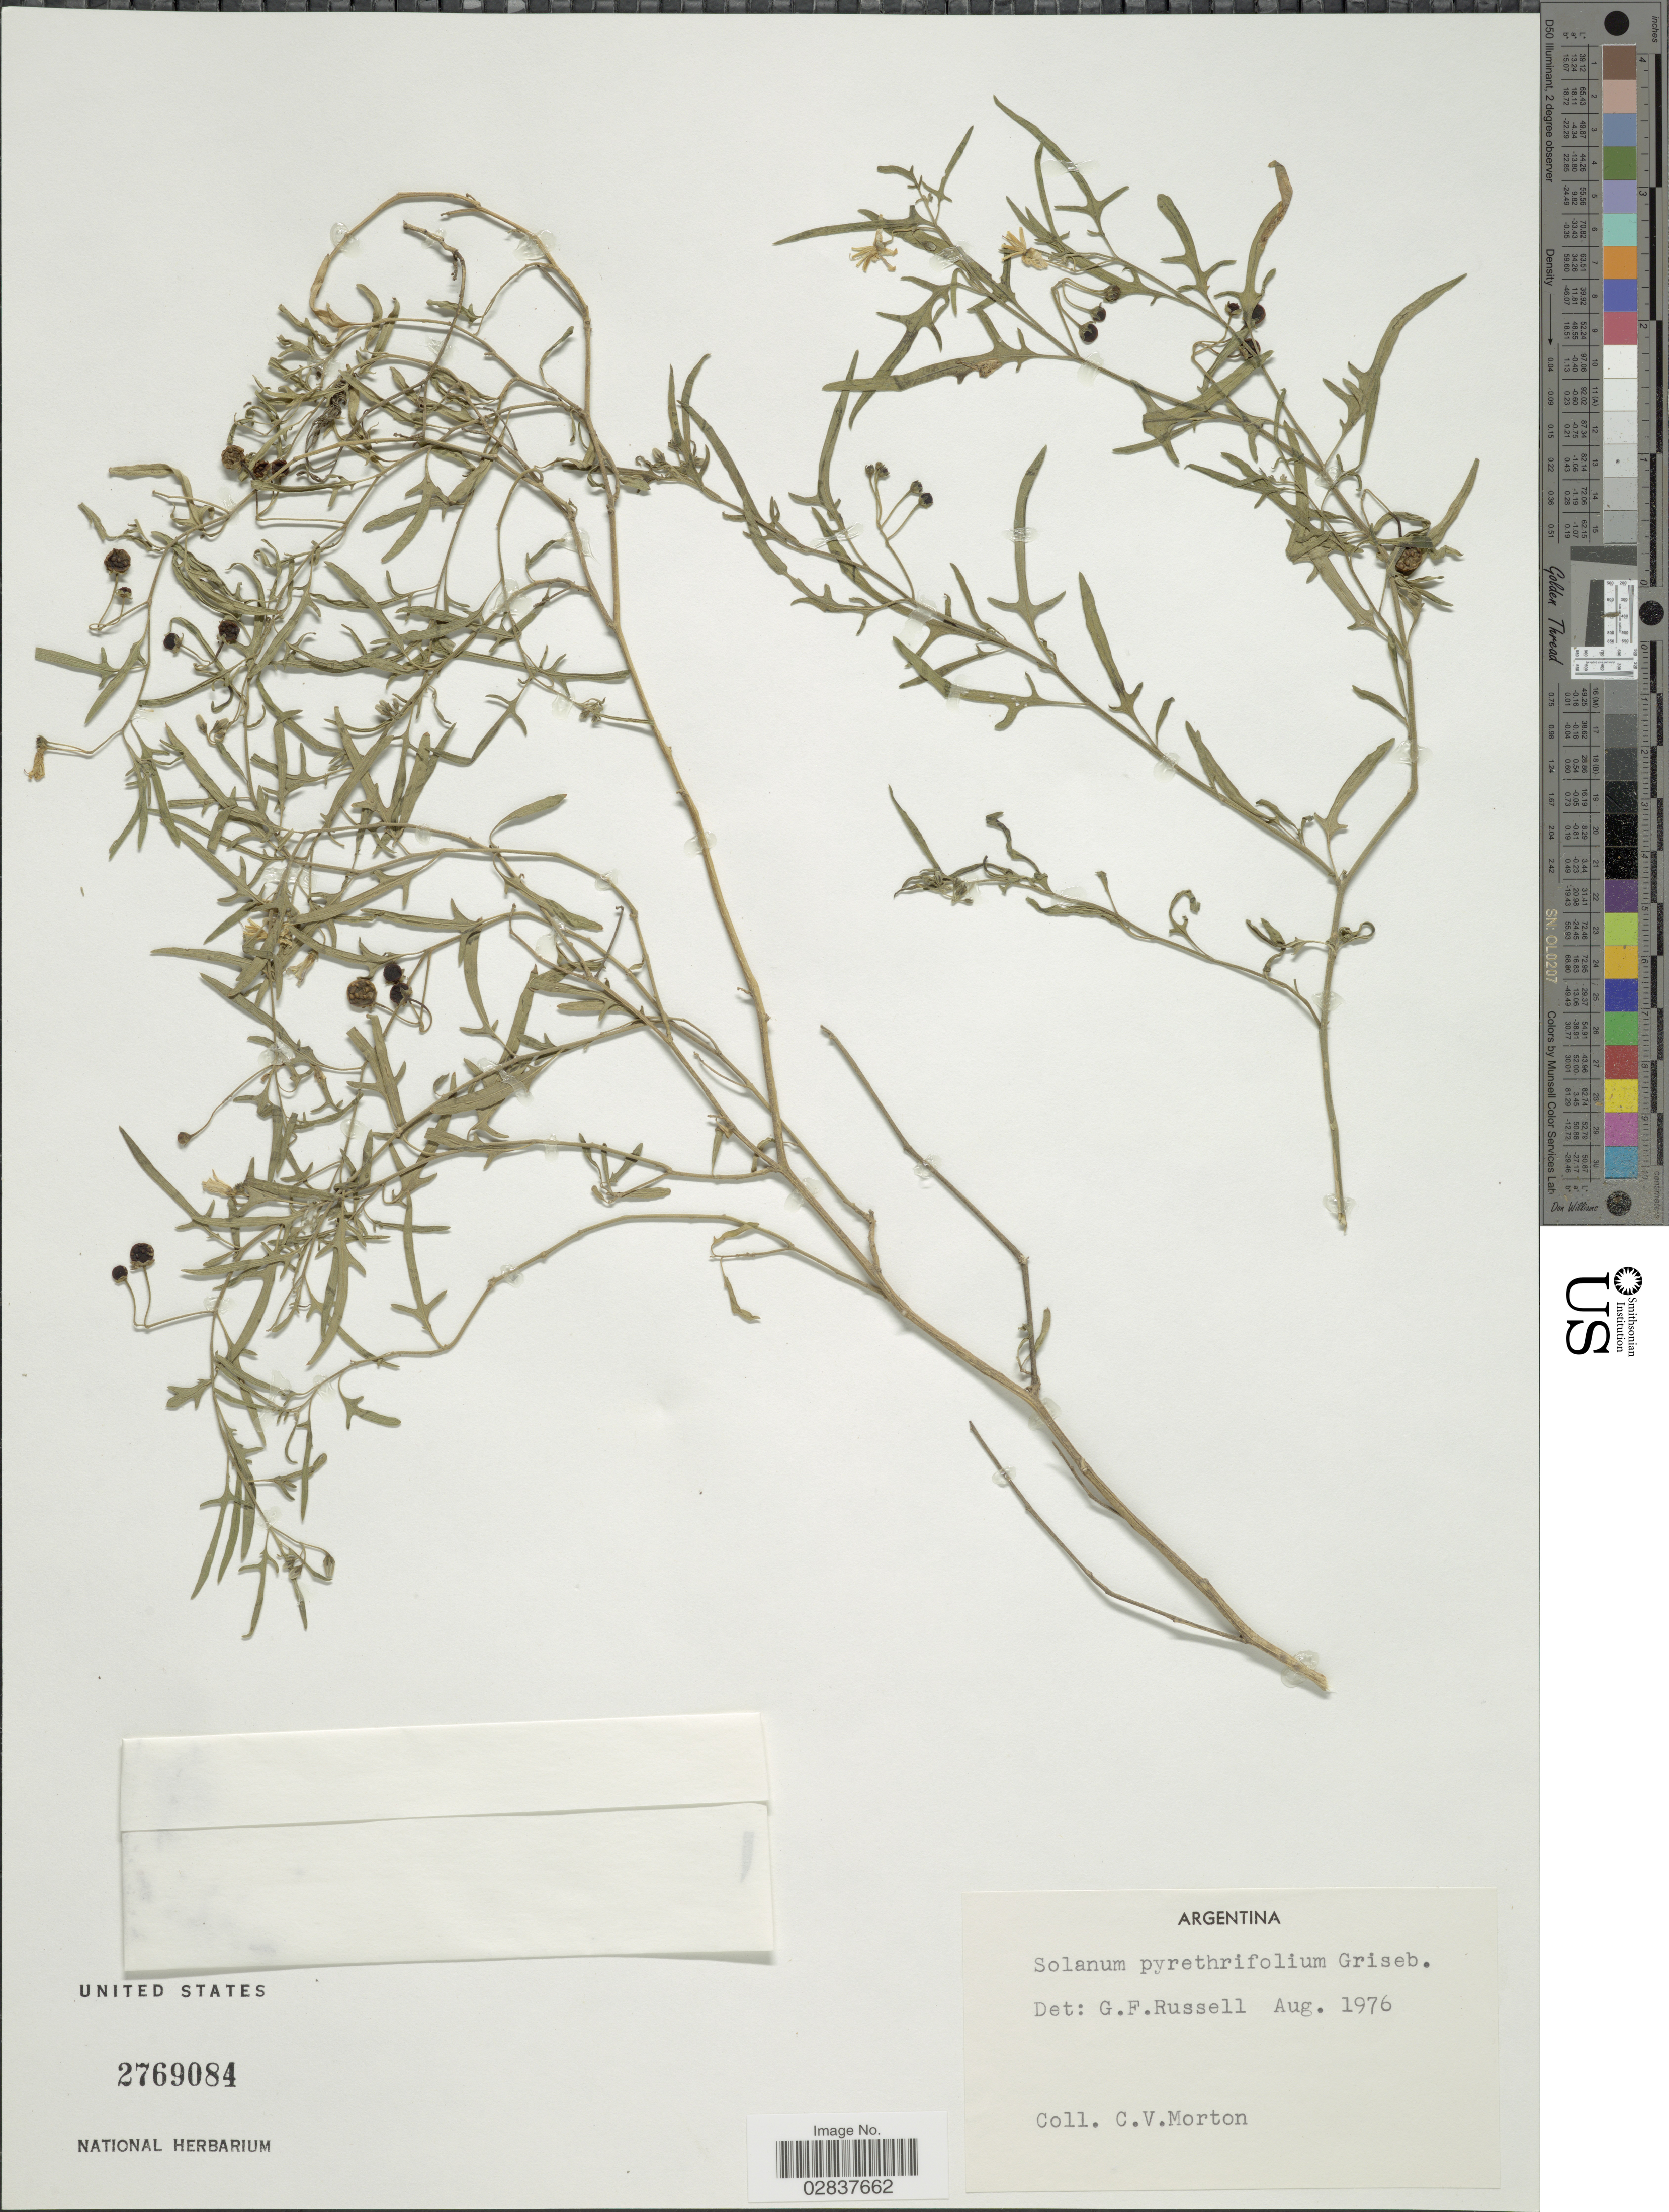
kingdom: Plantae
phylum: Tracheophyta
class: Magnoliopsida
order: Solanales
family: Solanaceae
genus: Solanum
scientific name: Solanum pyrethrifolium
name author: Griseb.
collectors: C. V. Morton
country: Argentina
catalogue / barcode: US 2769084